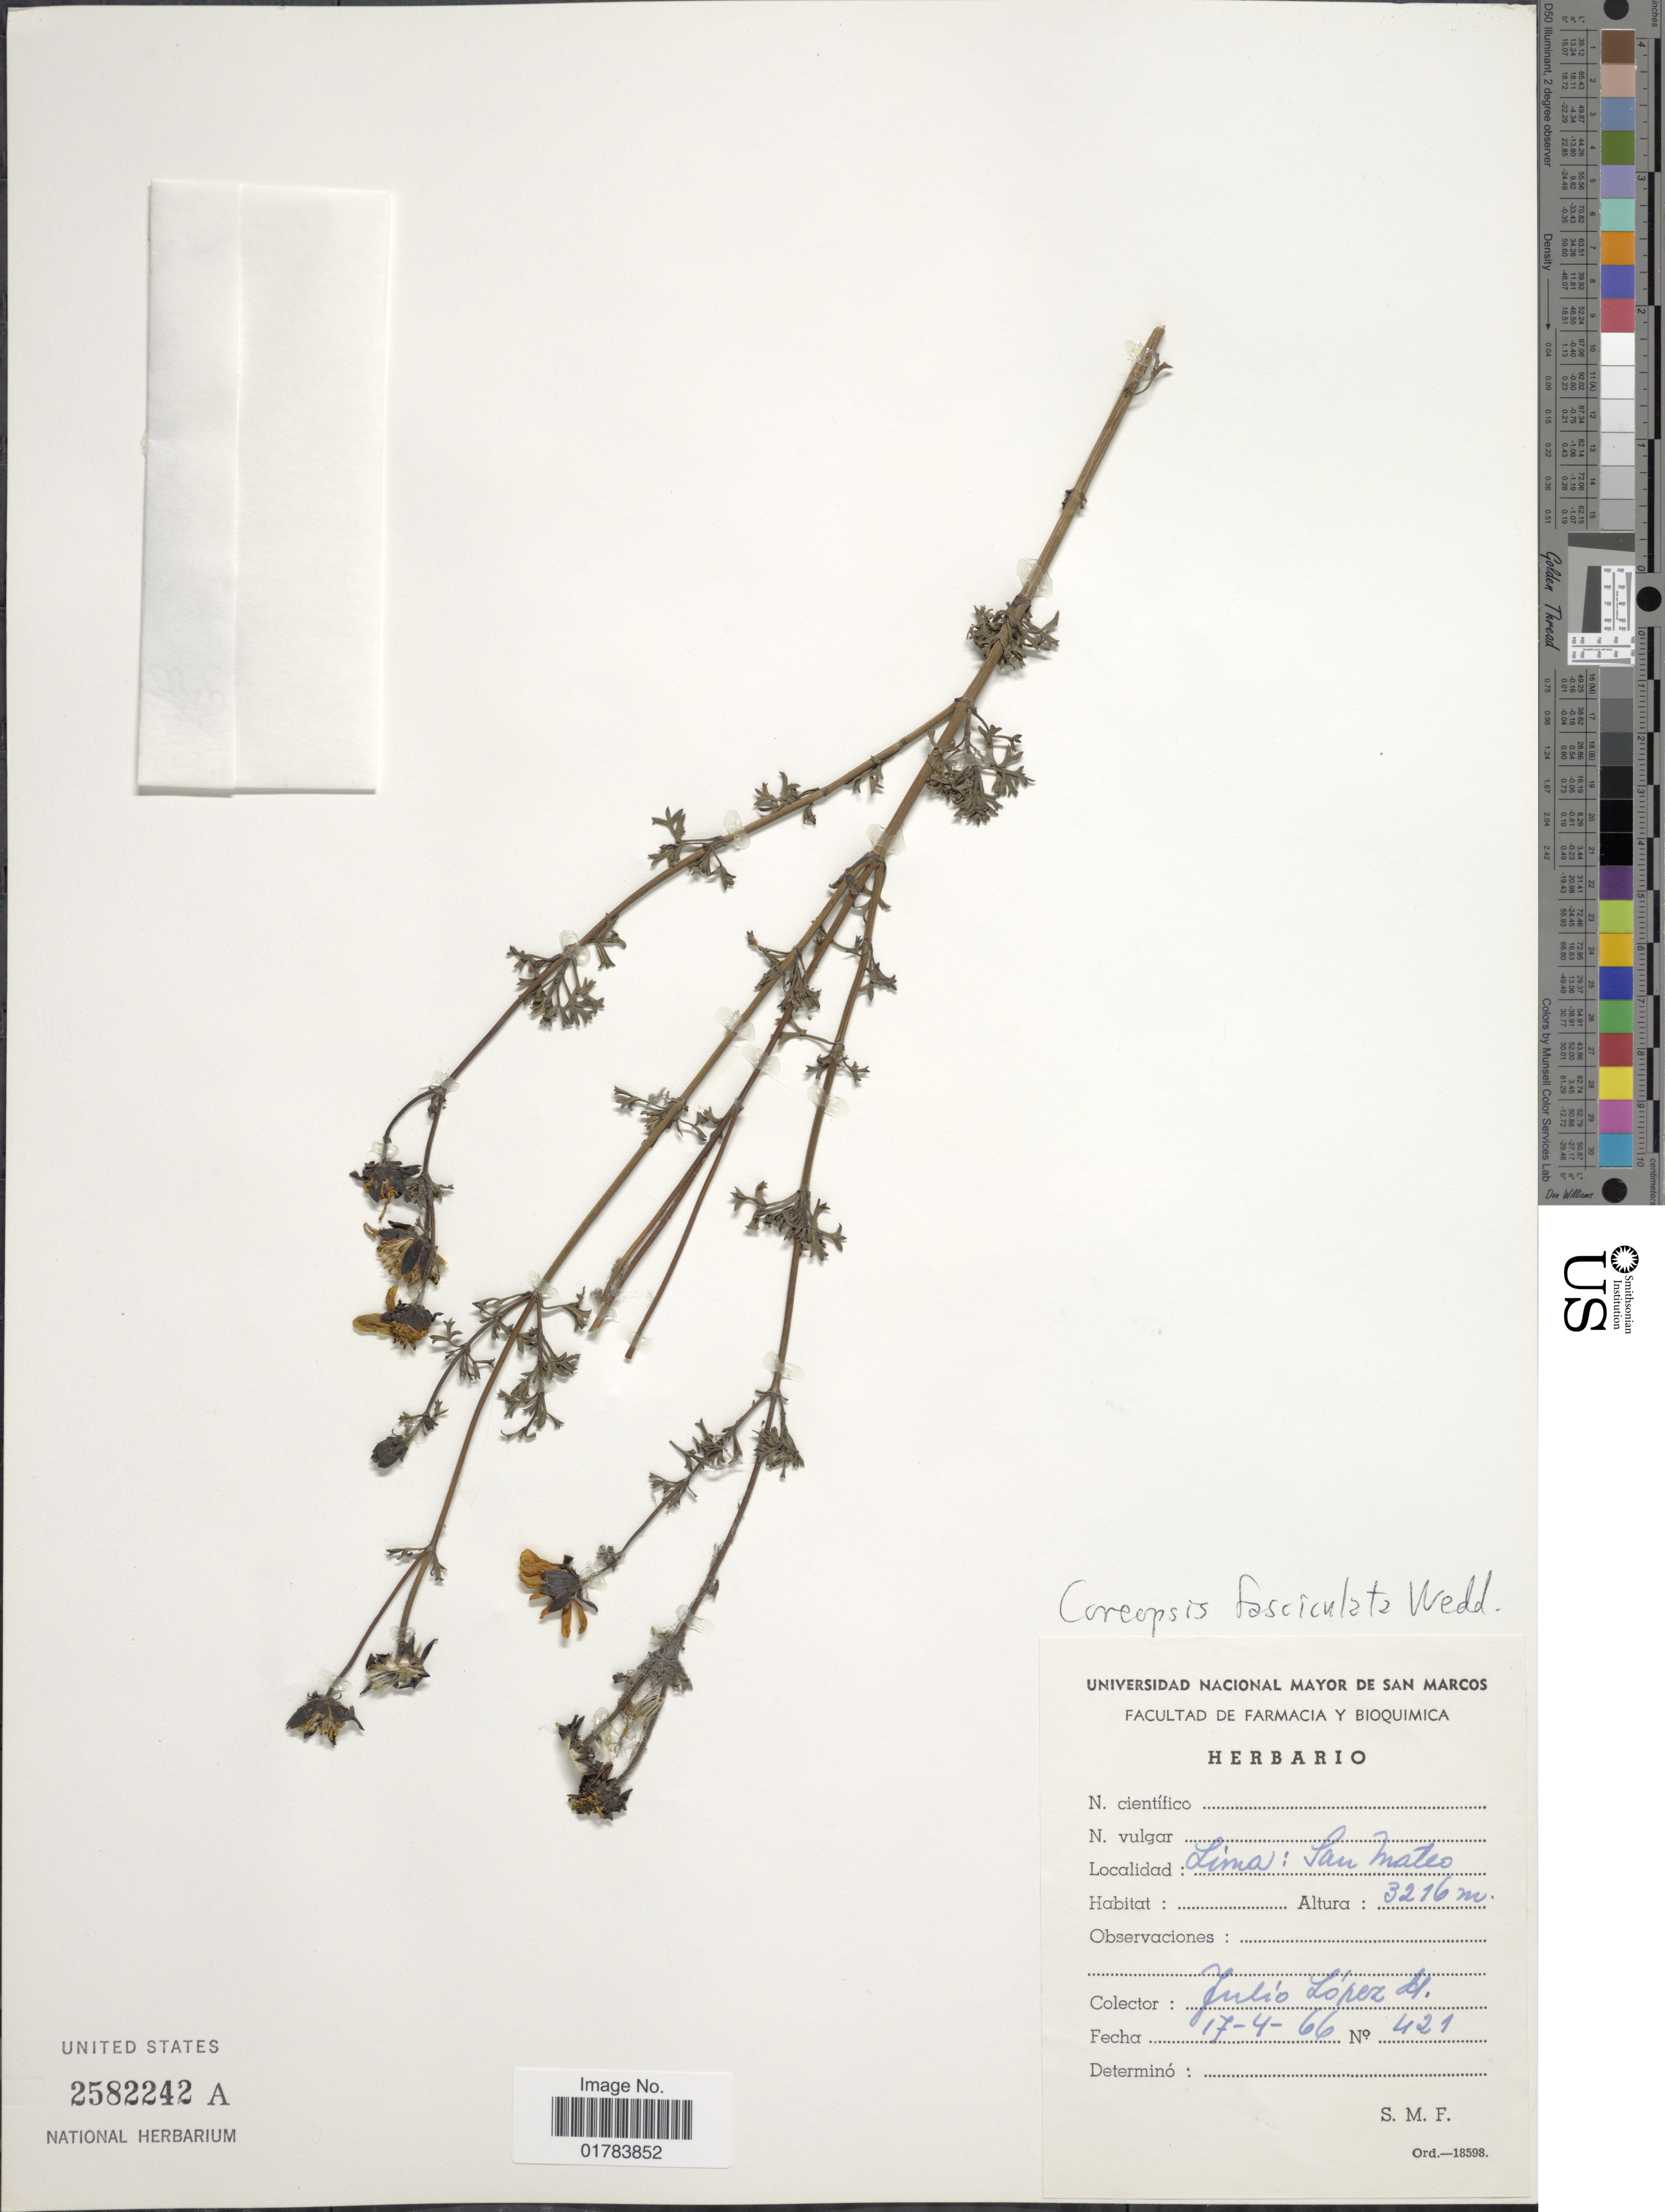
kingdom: Plantae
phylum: Tracheophyta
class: Magnoliopsida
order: Asterales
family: Asteraceae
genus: Coreopsis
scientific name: Coreopsis fasciculata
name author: Wedd.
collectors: J. Lopez M.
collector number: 421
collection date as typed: Transcribed d/m/y: 17/4/66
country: Peru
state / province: Lima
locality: San Mateo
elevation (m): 3216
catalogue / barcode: US 2582242A